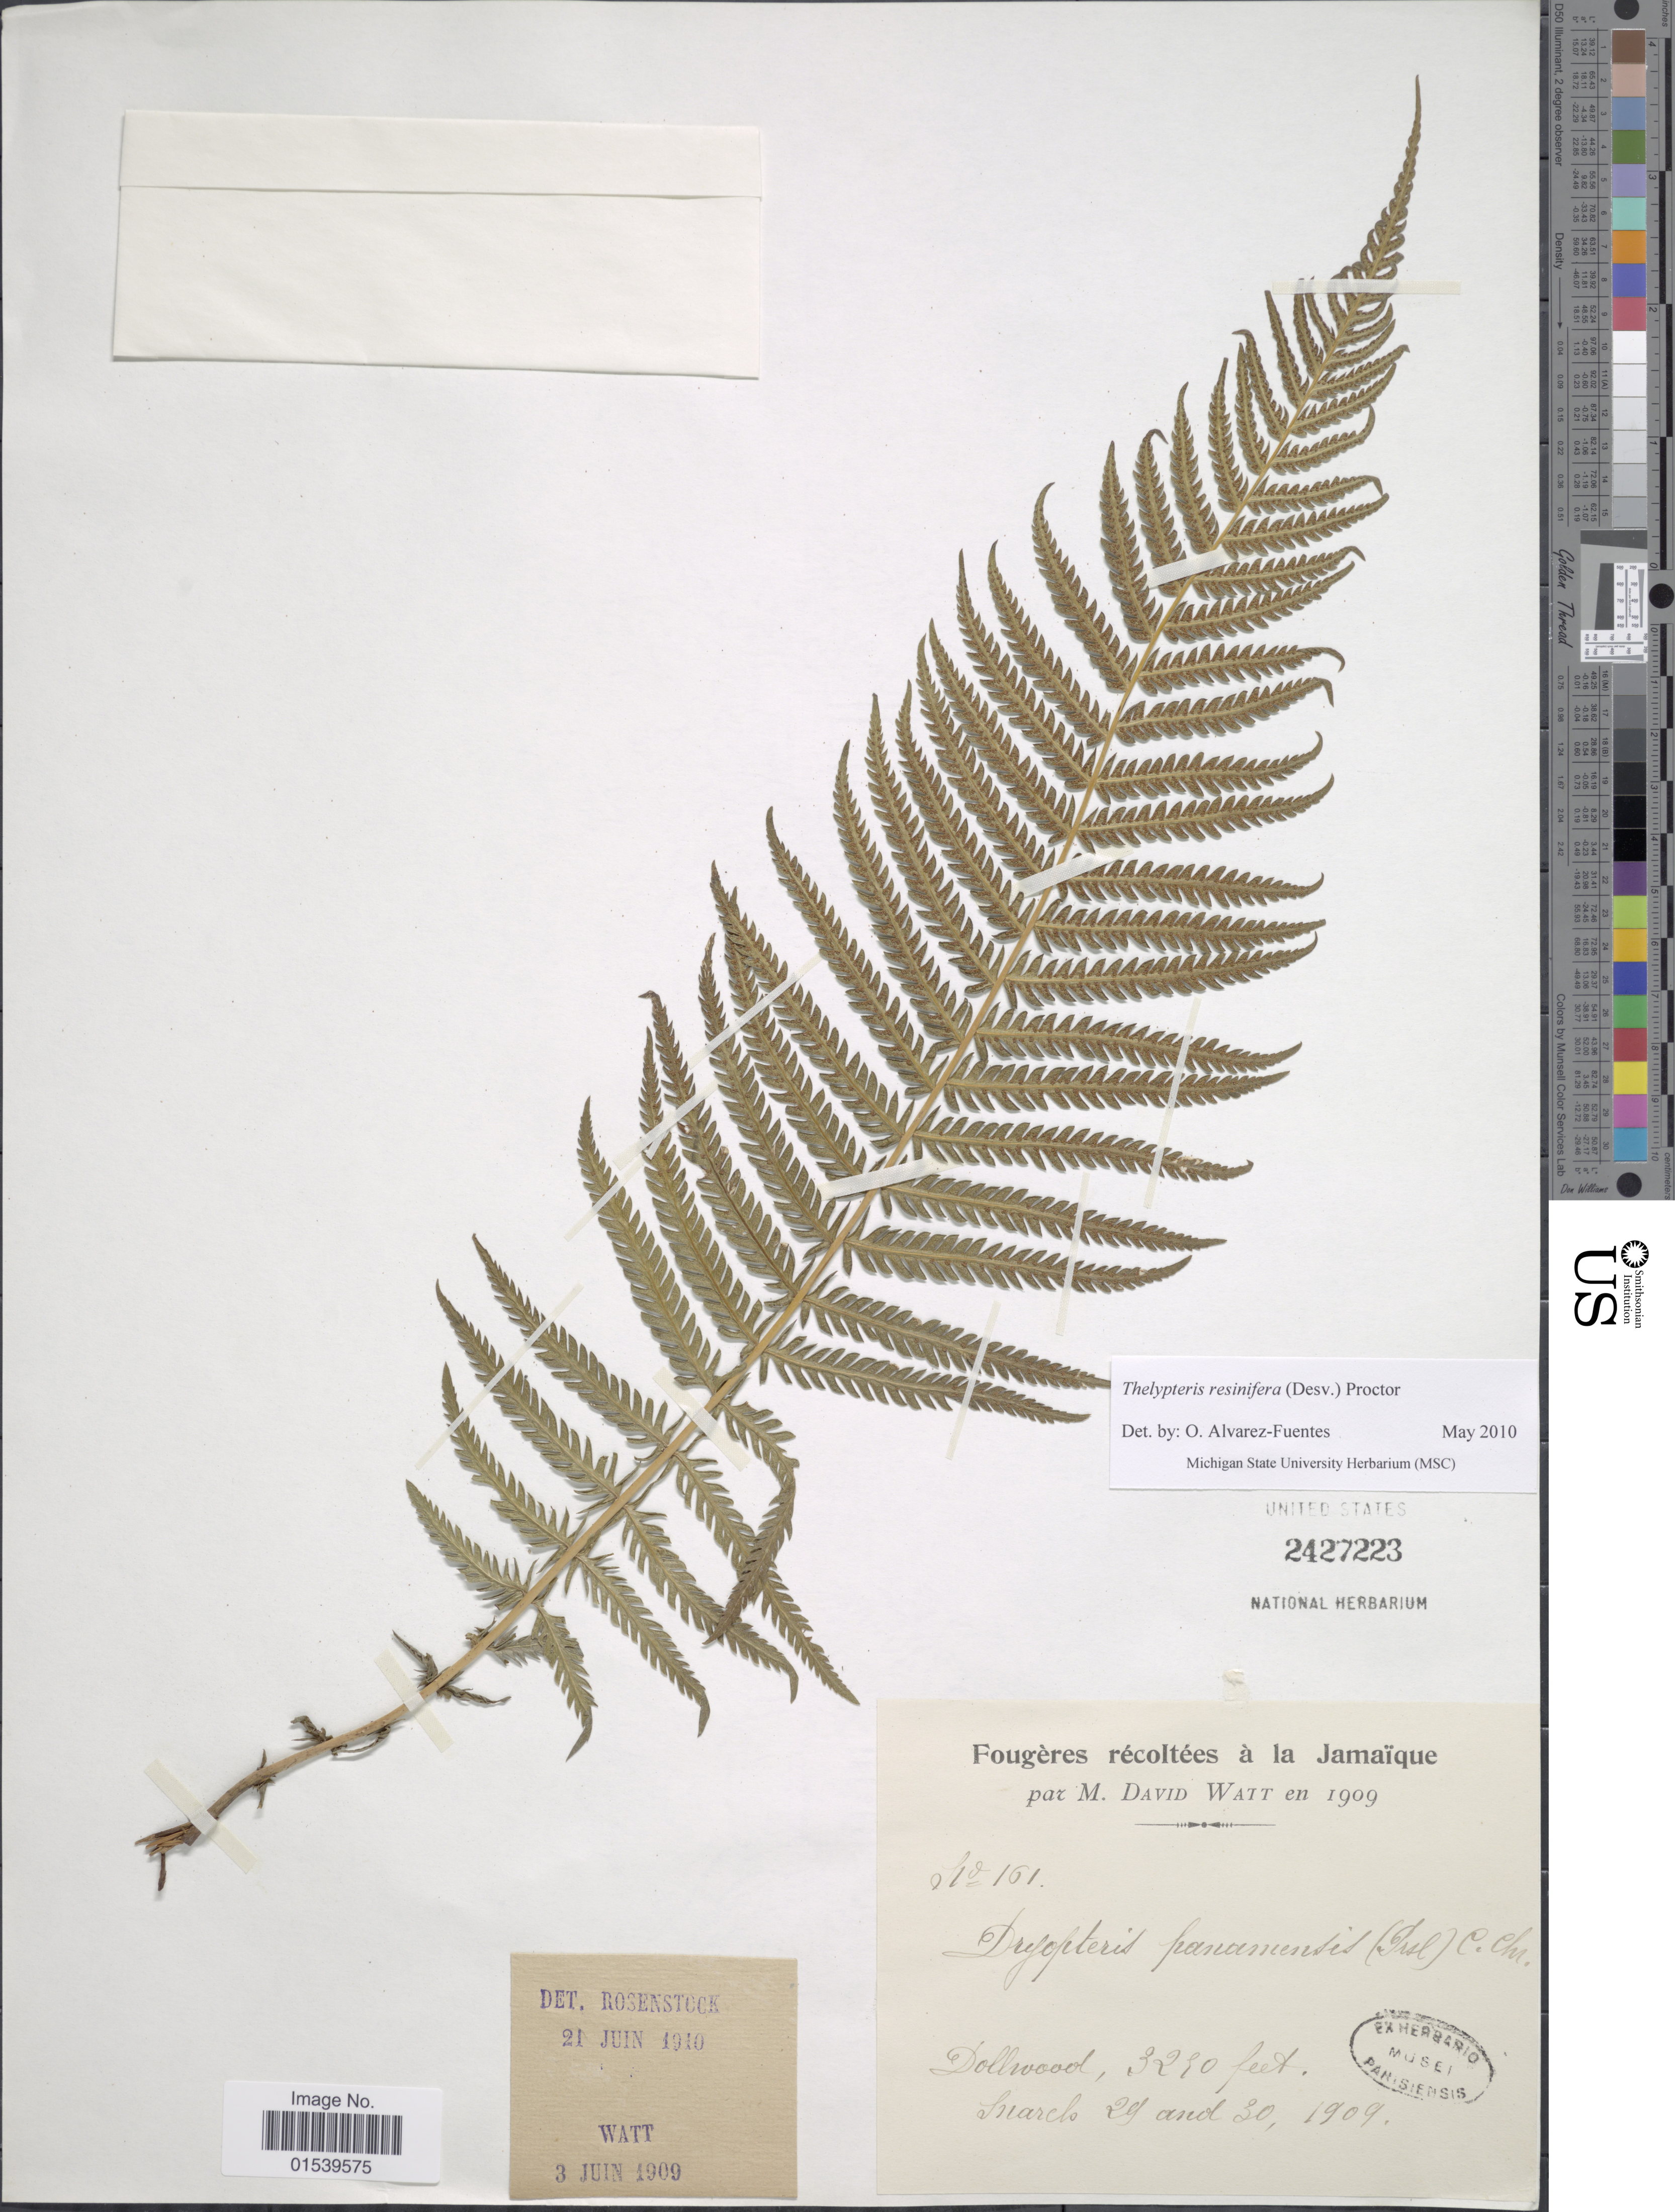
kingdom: Plantae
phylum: Tracheophyta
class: Polypodiopsida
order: Polypodiales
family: Thelypteridaceae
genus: Amauropelta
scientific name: Amauropelta resinifera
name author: (Desv.) Pic. Serm.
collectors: M. Watt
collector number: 161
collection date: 1909-03-29/1909-03-30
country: Jamaica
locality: Jamaique, Dollwood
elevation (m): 991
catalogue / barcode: US 2427223